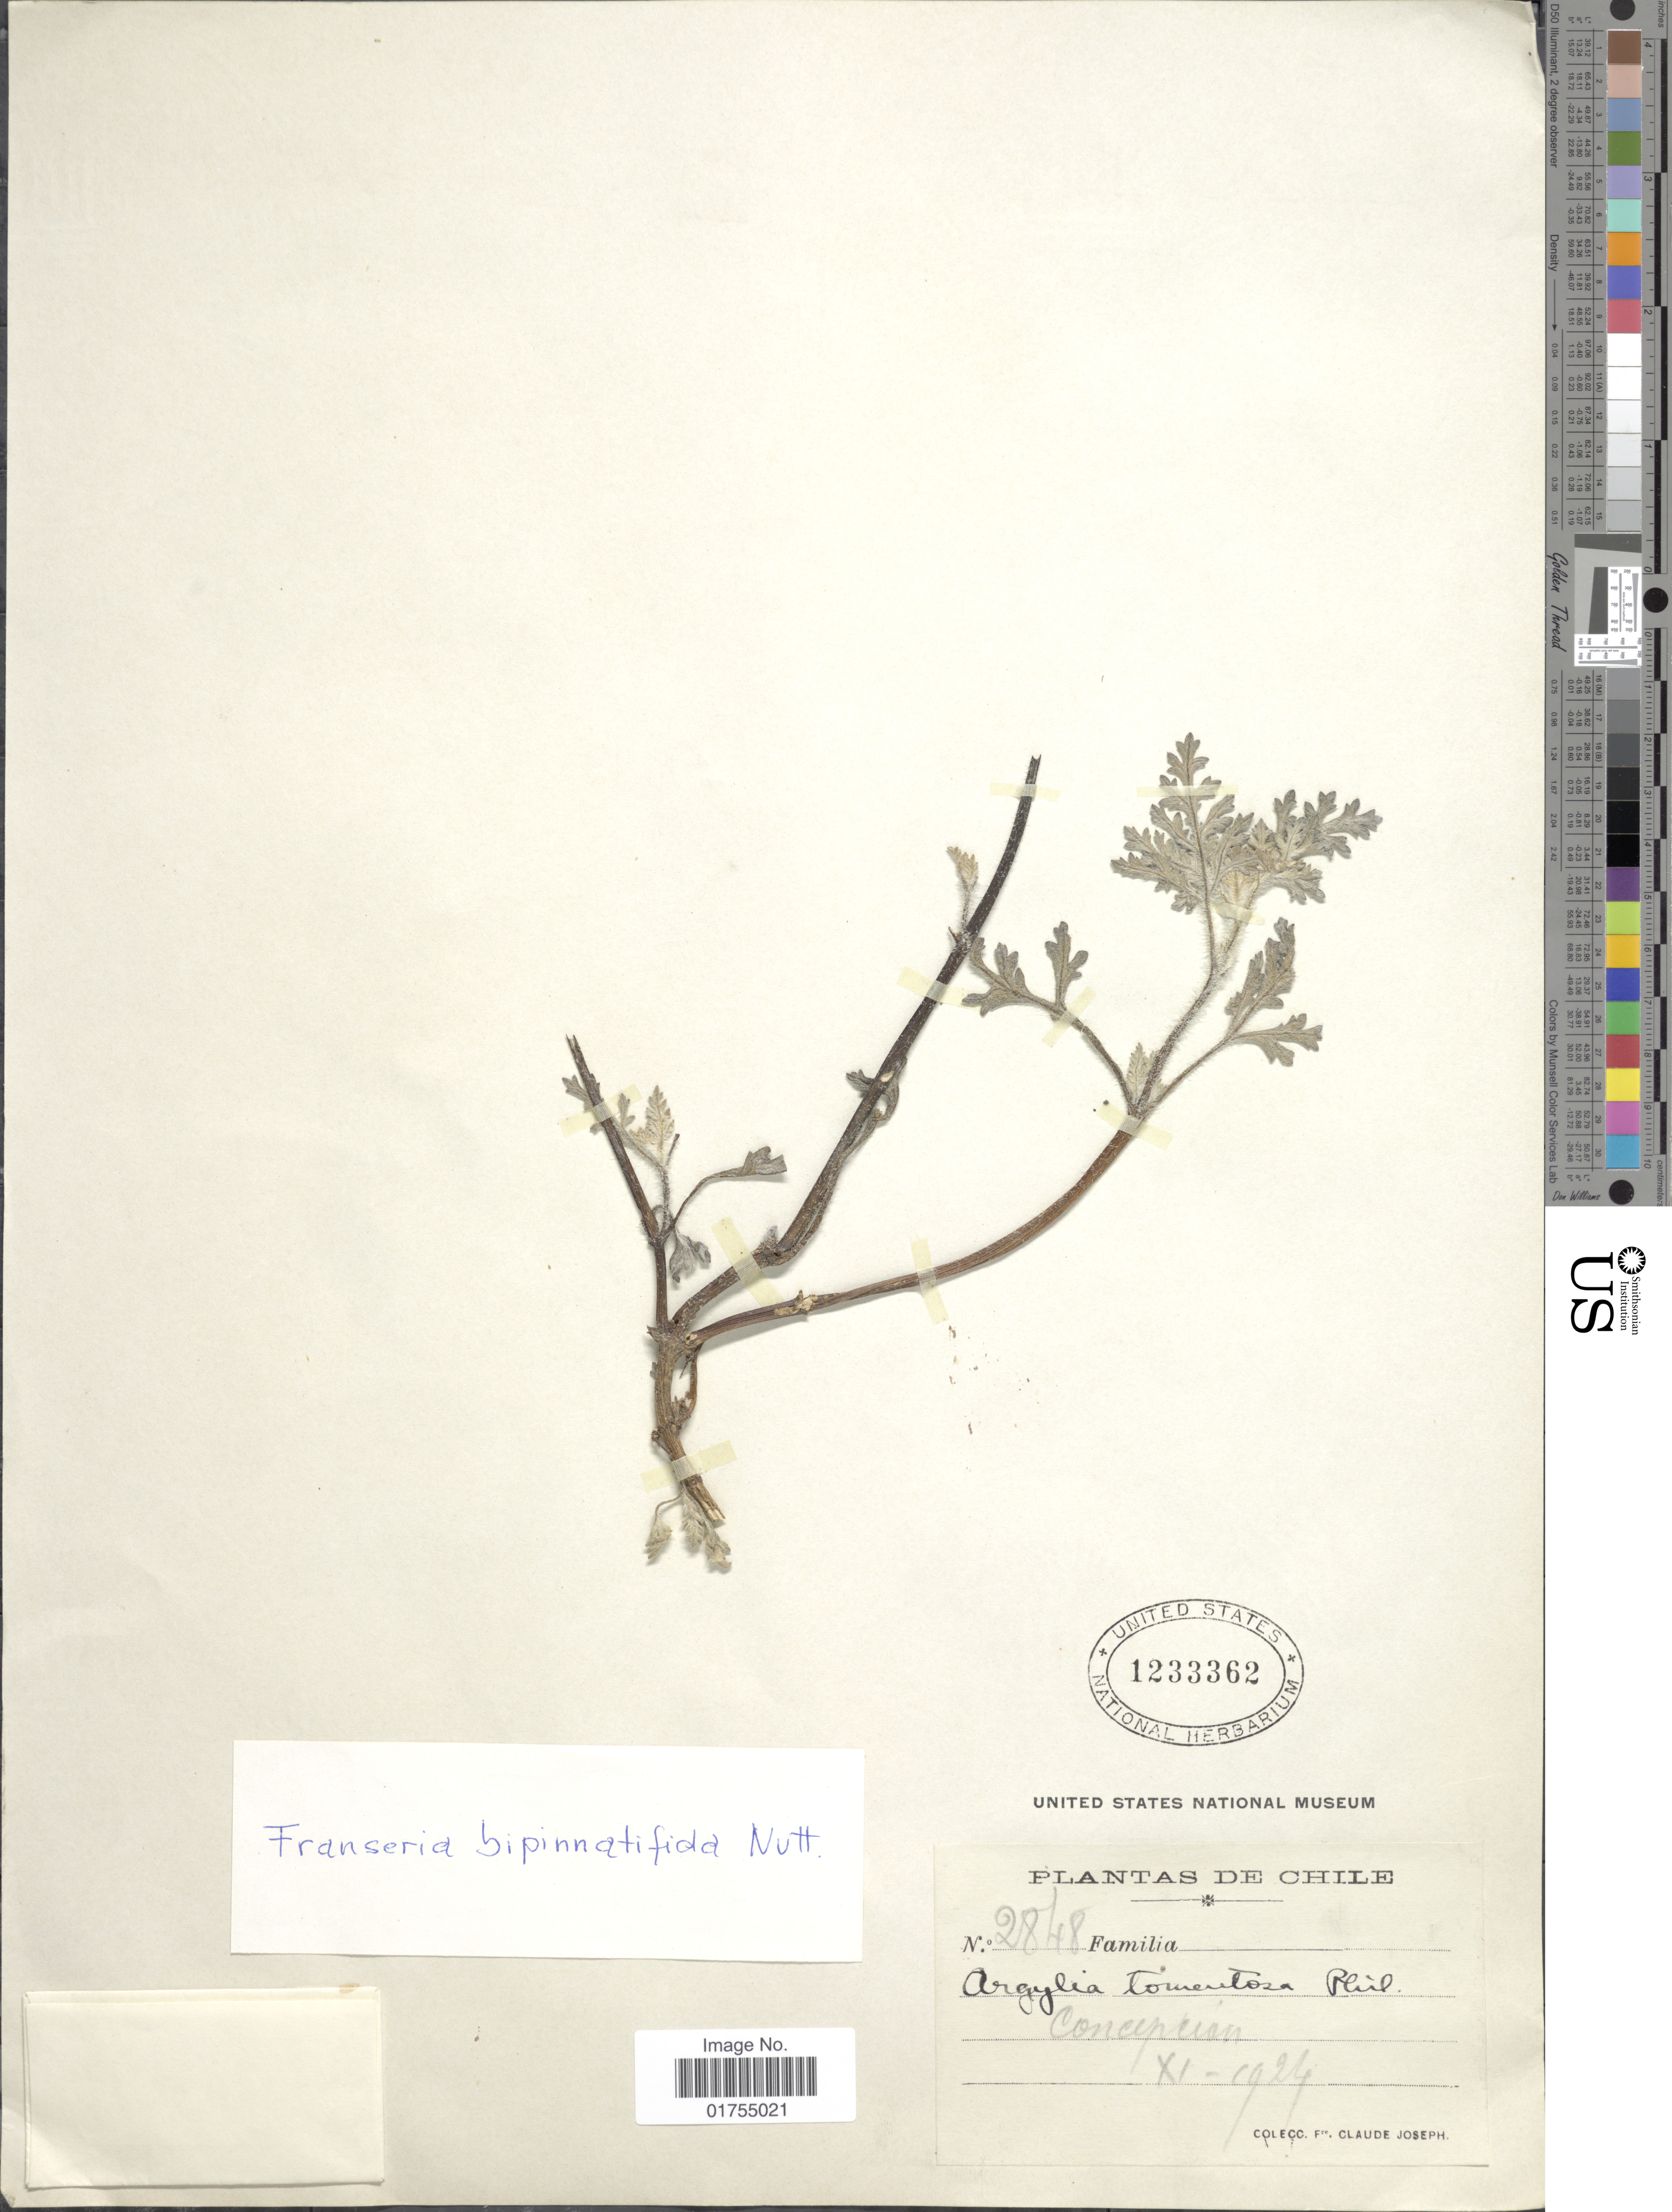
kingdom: Plantae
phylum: Tracheophyta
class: Magnoliopsida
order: Asterales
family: Asteraceae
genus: Franseria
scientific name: Franseria bipinnatifida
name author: (A. Gray) A. Gray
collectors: Bro. Claude-Joseph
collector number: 2848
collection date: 1924-11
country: Chile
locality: Concepcion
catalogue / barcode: US 1233362